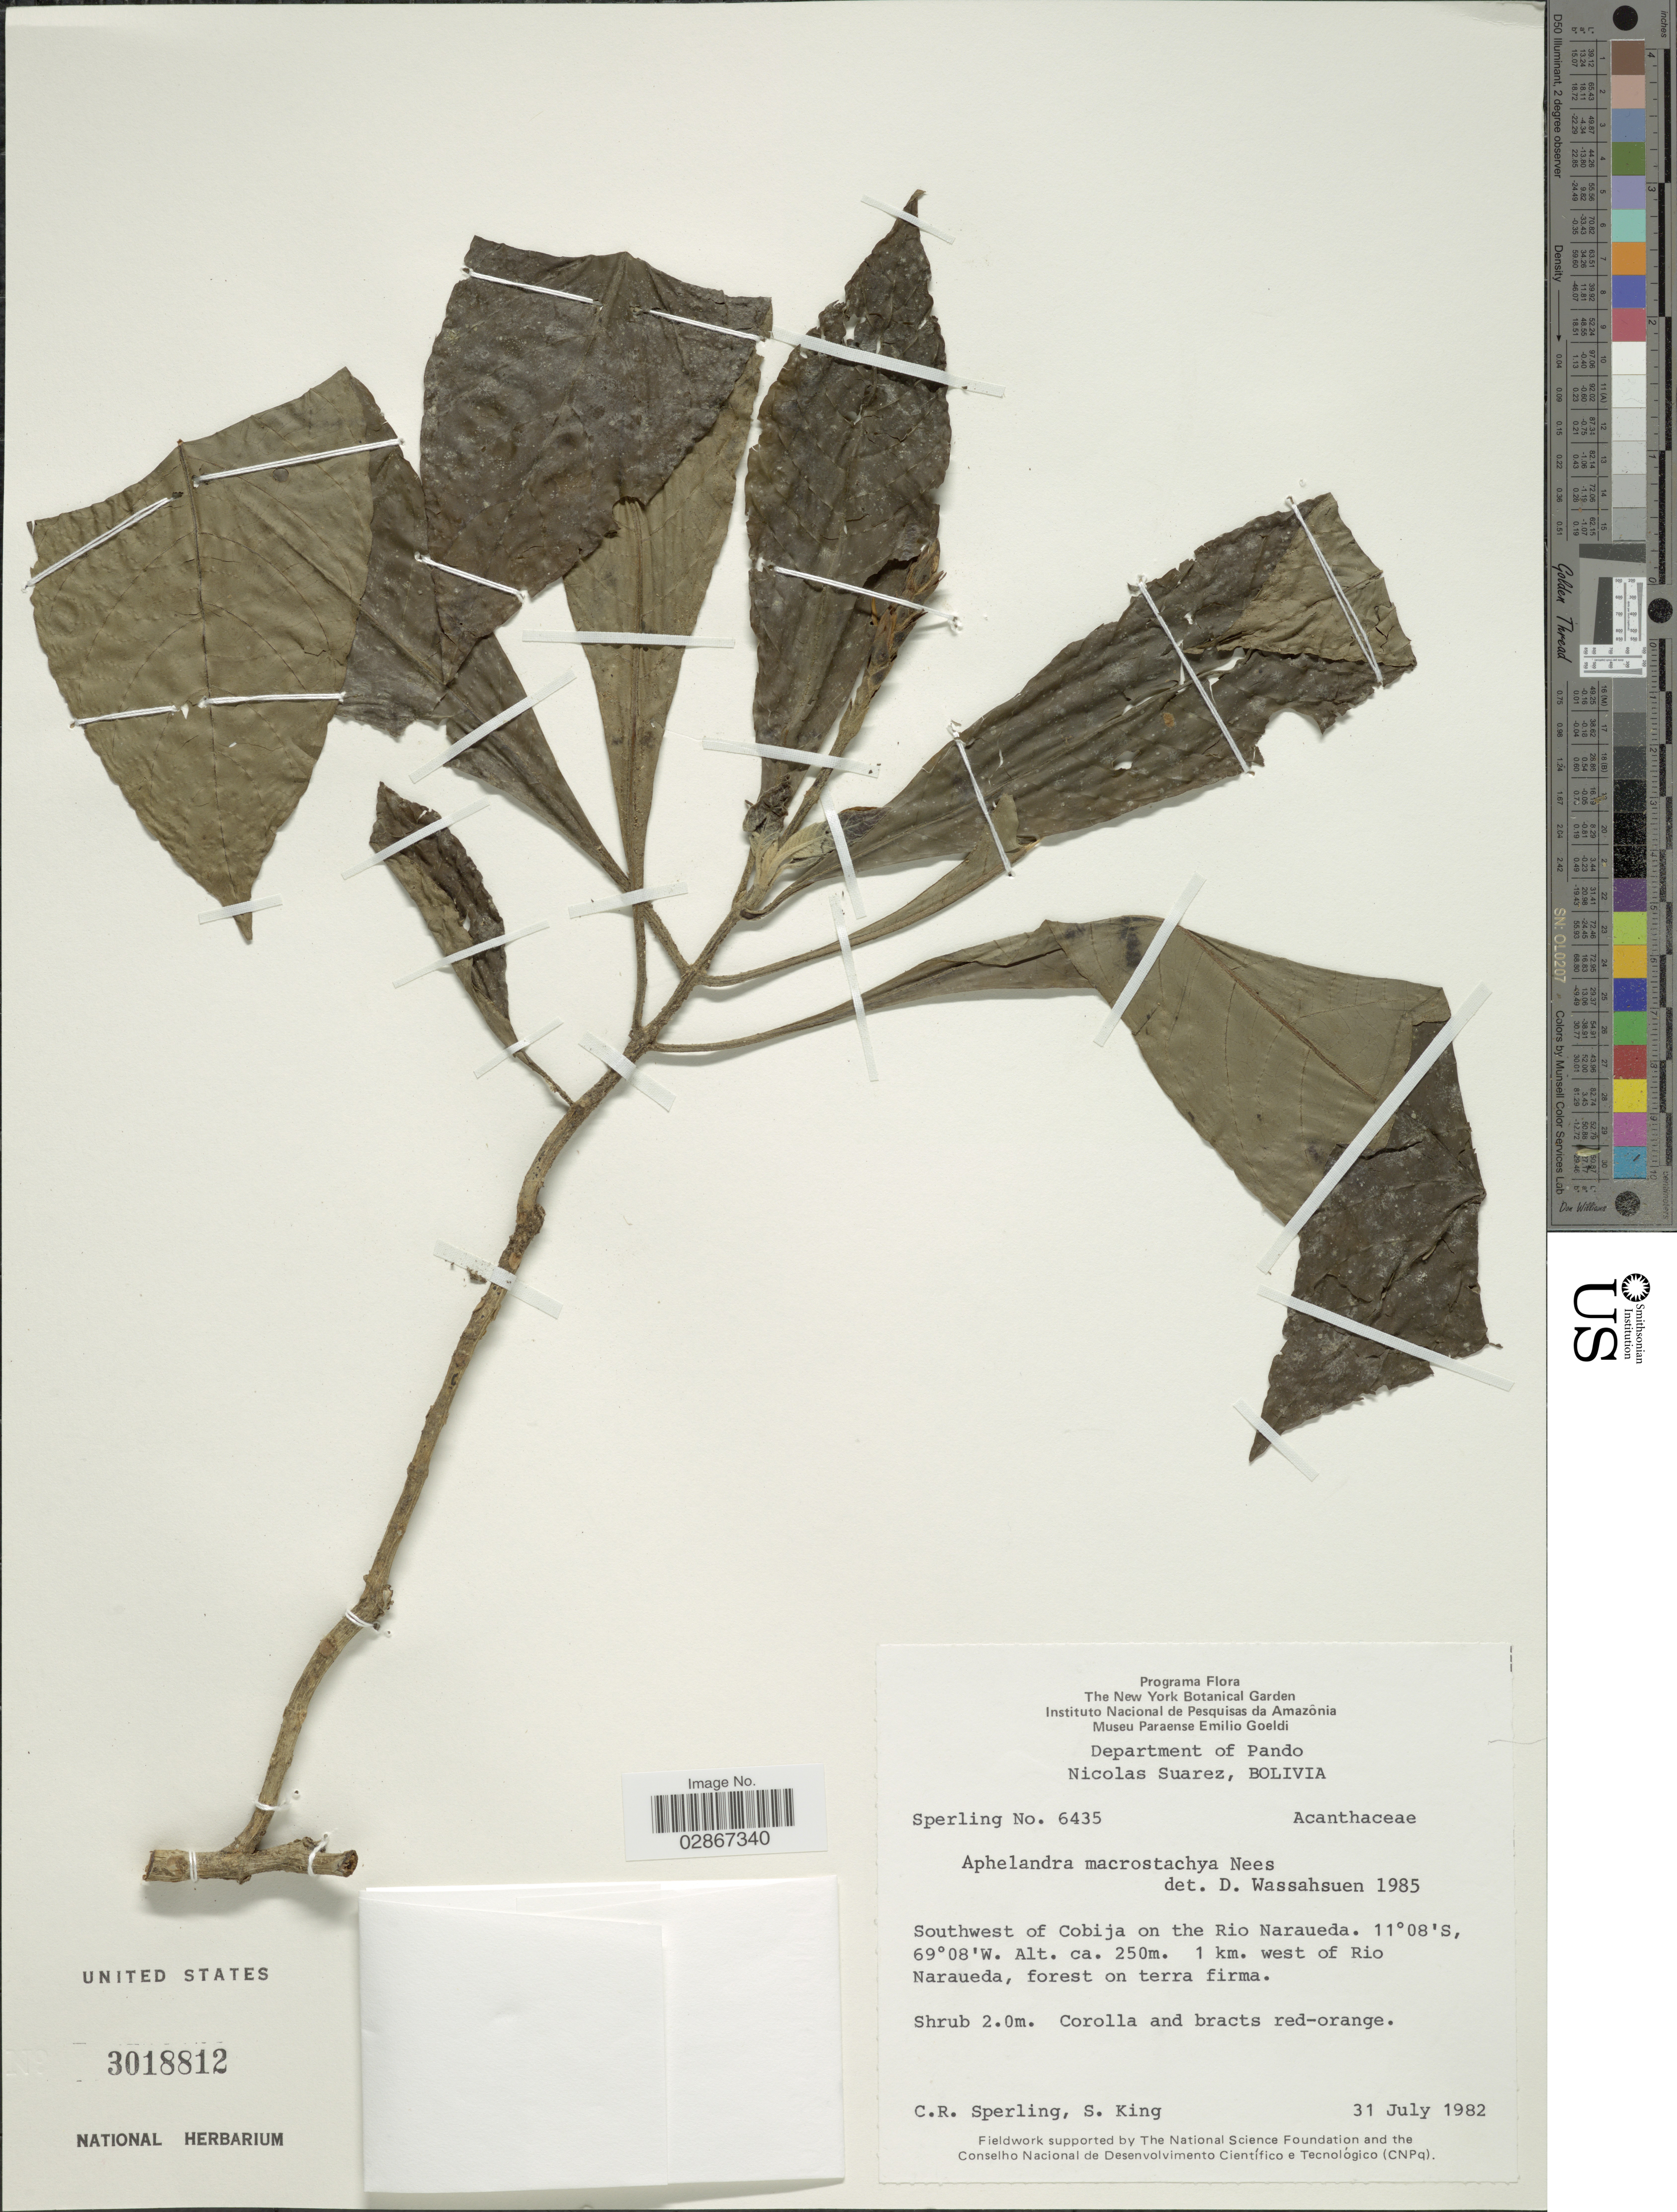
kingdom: Plantae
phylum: Tracheophyta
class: Magnoliopsida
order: Lamiales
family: Acanthaceae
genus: Aphelandra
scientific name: Aphelandra macrostachya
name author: Nees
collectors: C. R. Sperling & S. King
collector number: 6435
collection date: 1982-07-31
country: Bolivia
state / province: Pando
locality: Nicolas Suarez. Southwest of Cobija on the Rio Naraueda. 1 km. west of Rio Naraueda, forest on terra firma.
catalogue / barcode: US 3018812